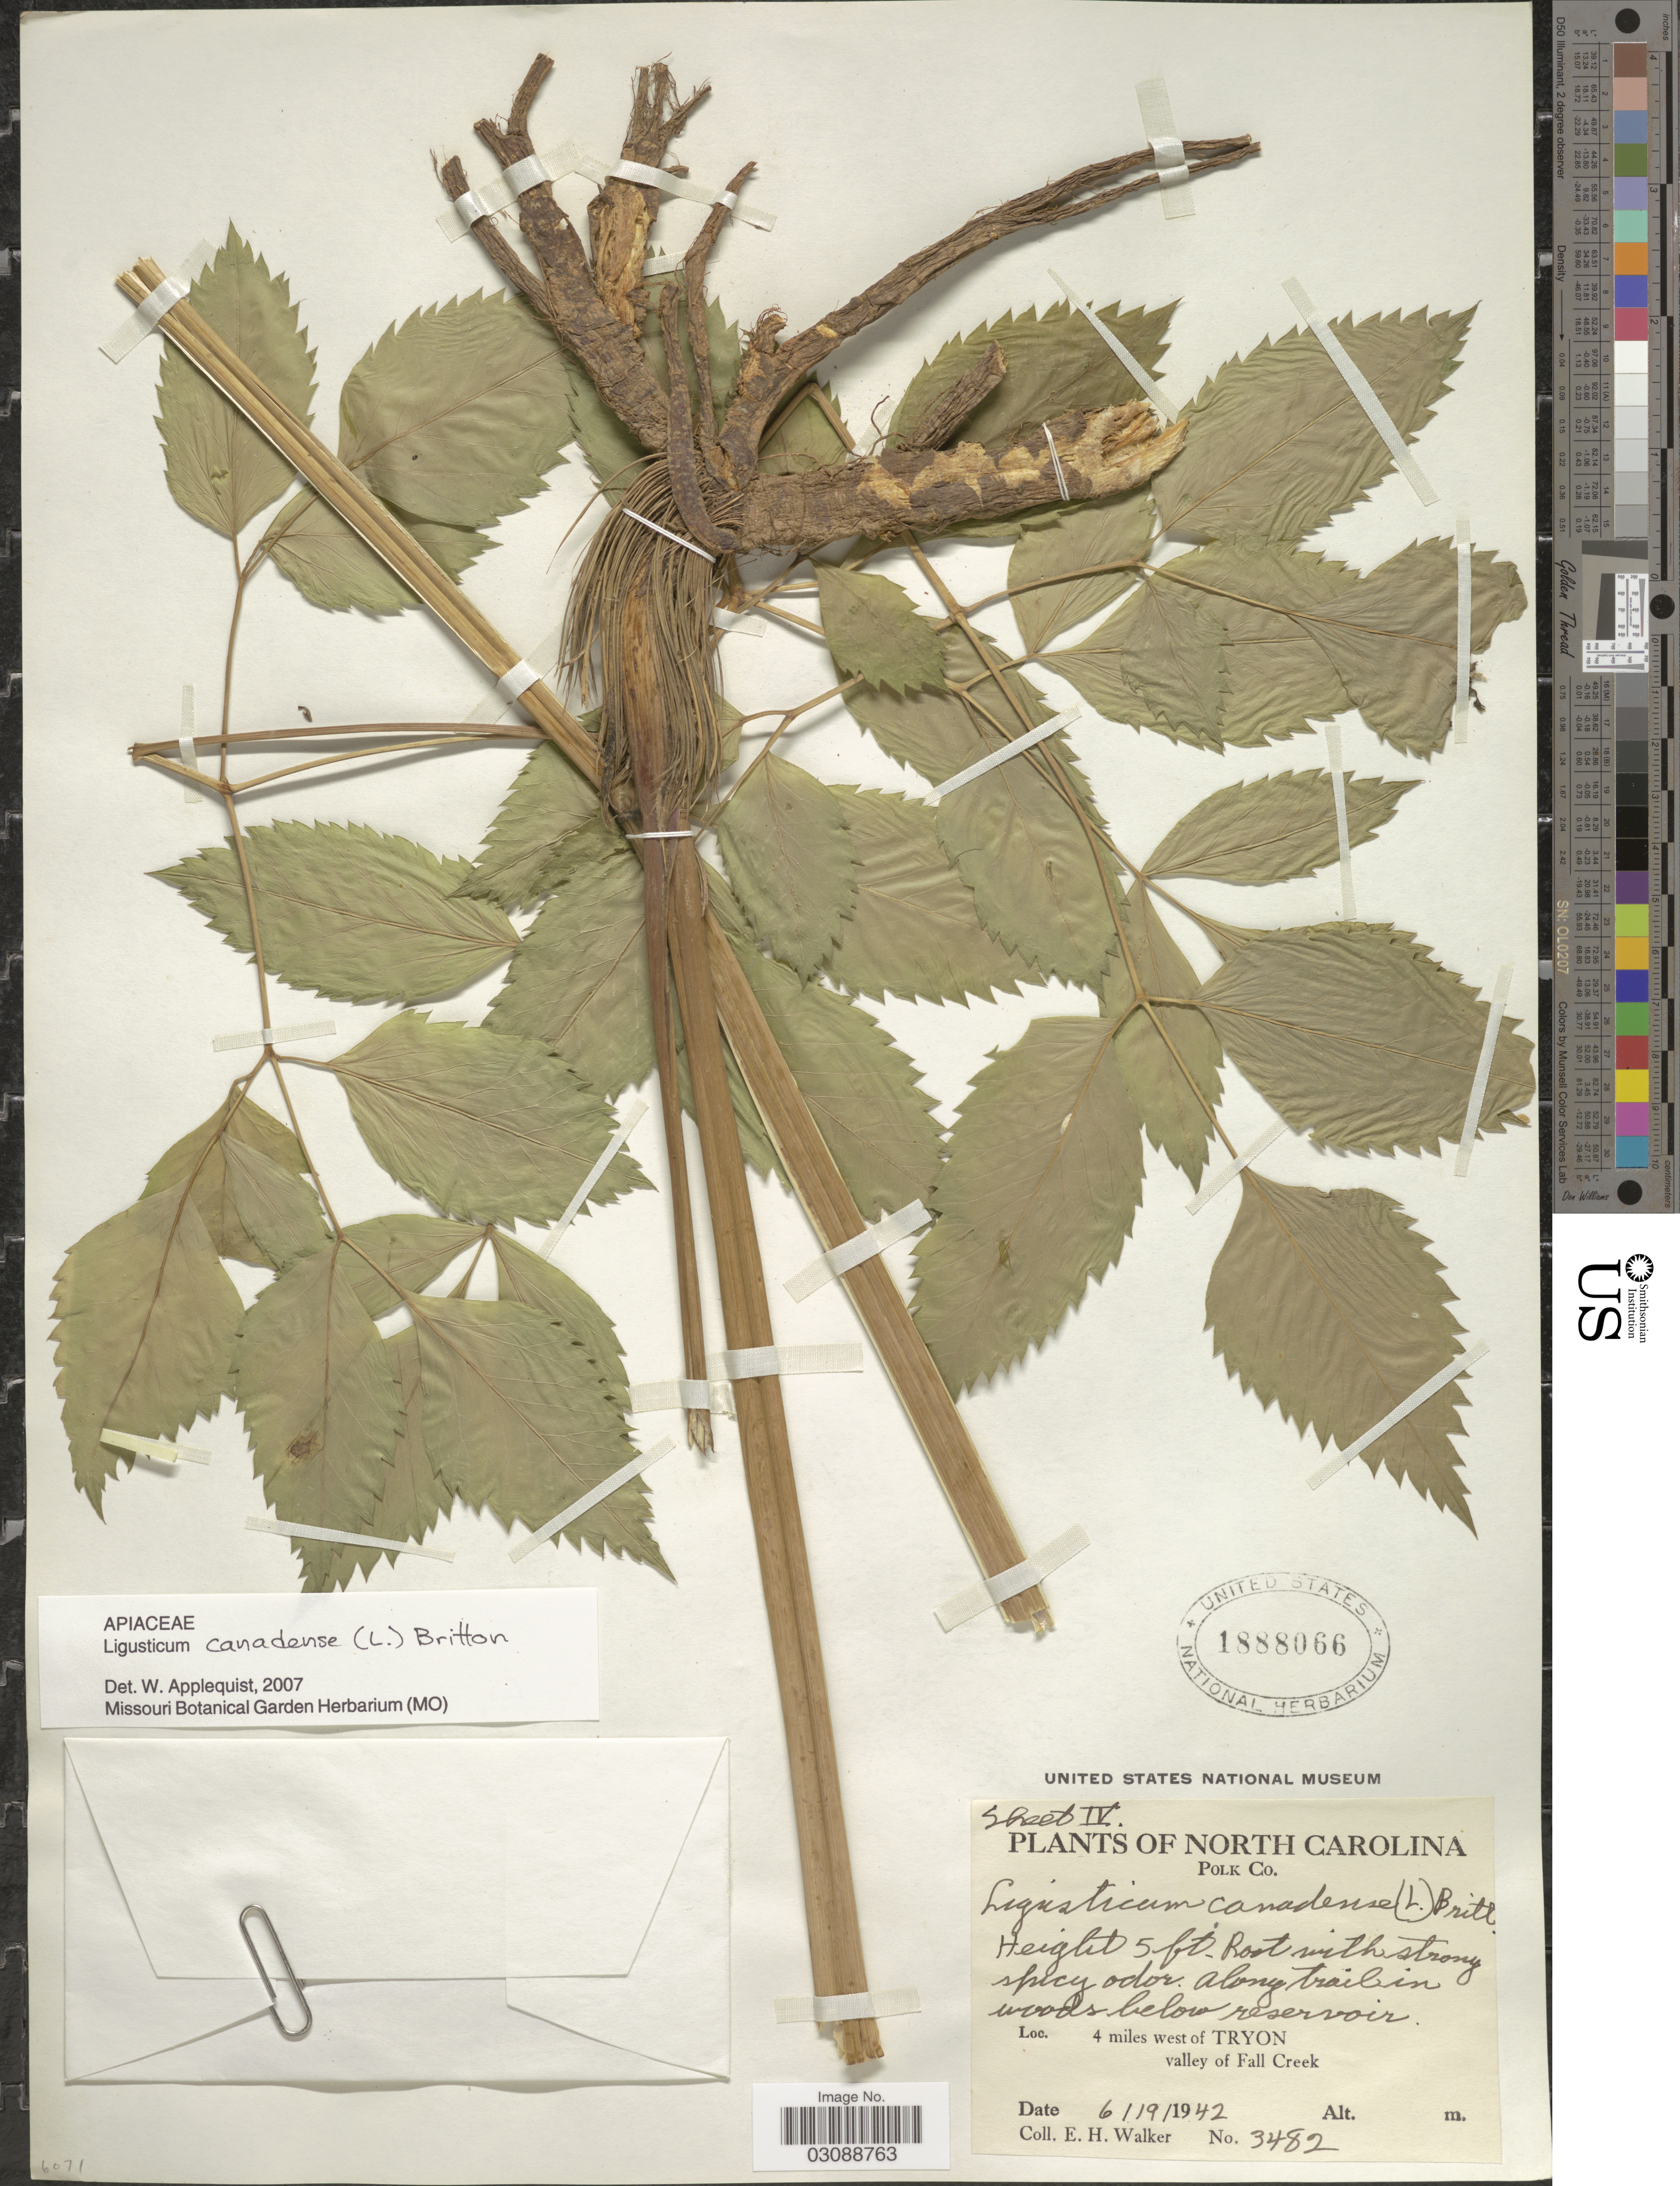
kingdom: Plantae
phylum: Tracheophyta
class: Magnoliopsida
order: Apiales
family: Apiaceae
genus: Ligusticum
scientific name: Ligusticum canadense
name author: (L.) Britton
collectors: E. H. Walker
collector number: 3482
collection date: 1942-06-19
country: United States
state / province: North Carolina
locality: Polk Co. Along trail in woods below reservoir. 4 miles west of Tryon valley of Fall Creek.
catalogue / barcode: US 1888066